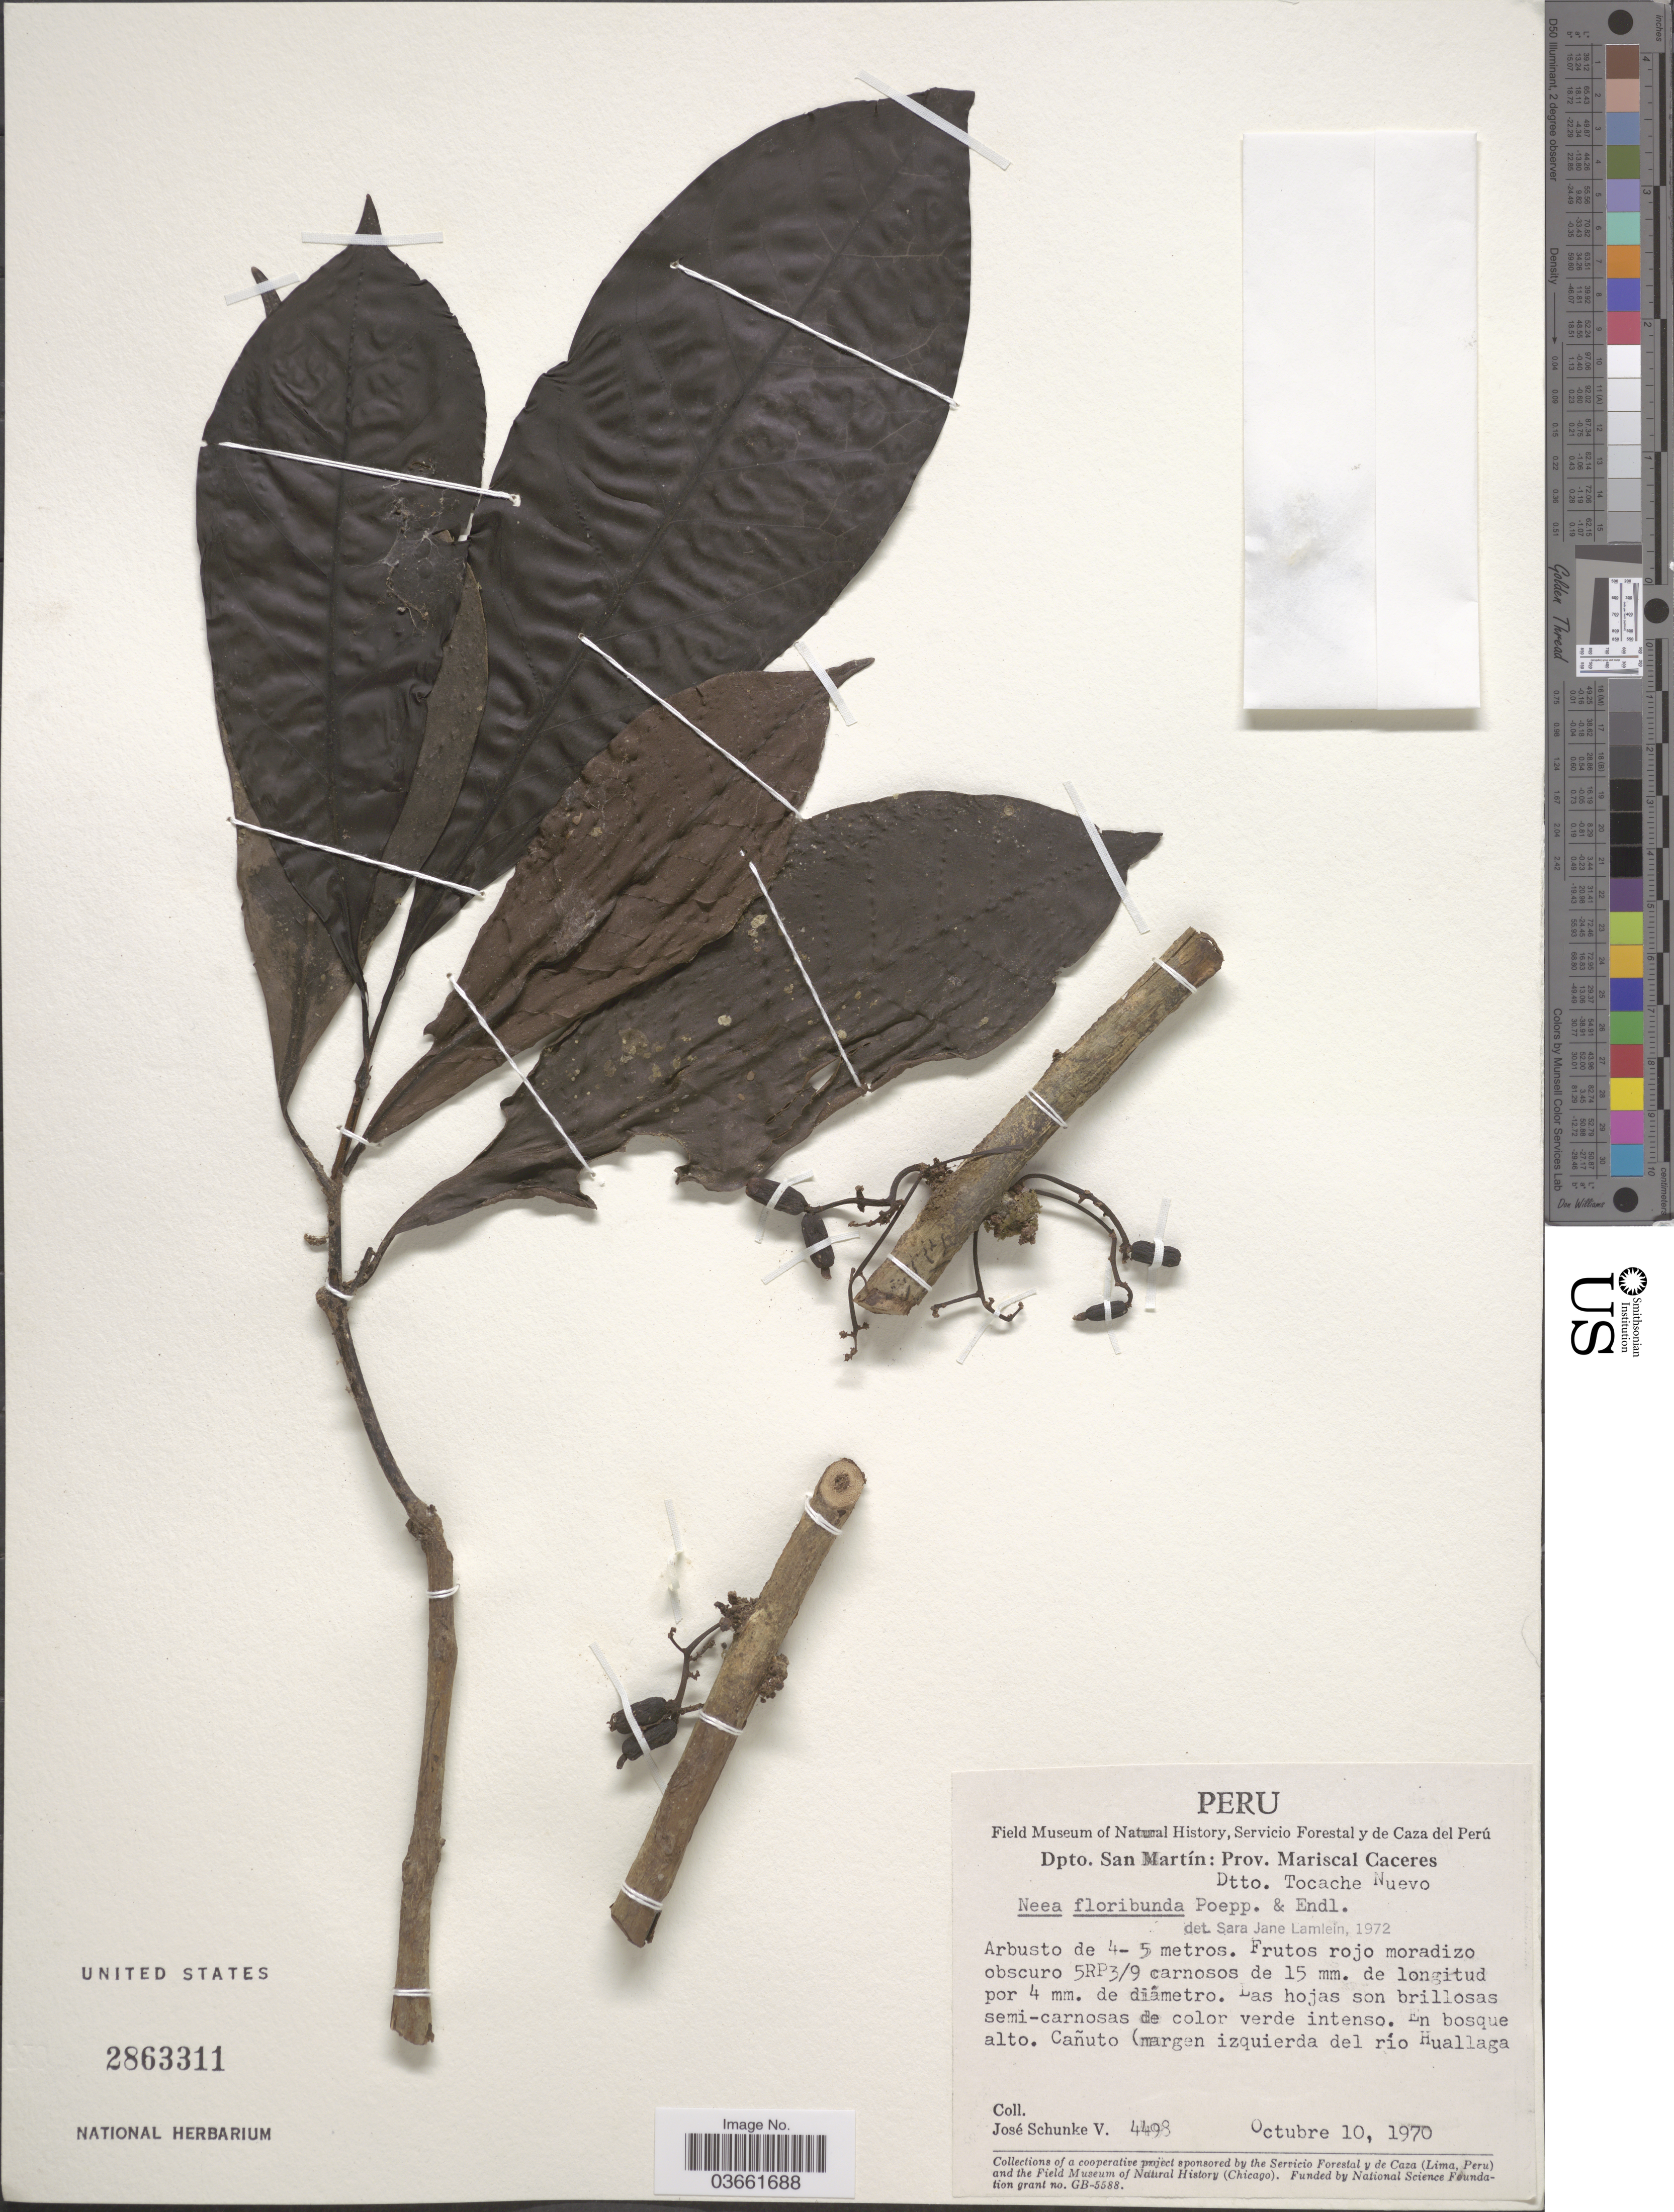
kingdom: Plantae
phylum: Tracheophyta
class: Magnoliopsida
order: Caryophyllales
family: Nyctaginaceae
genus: Neea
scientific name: Neea floribunda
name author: Poepp. & Endl.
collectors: J. Schunke Vigo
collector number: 4498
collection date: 1970-10-10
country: Peru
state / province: San Martín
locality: Dpto. San Martín: Prov. Mariscal Caceres, Dtto. Tocache Nuevo. Cañuto (margen izquierda del río Huallaga).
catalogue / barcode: US 2863311